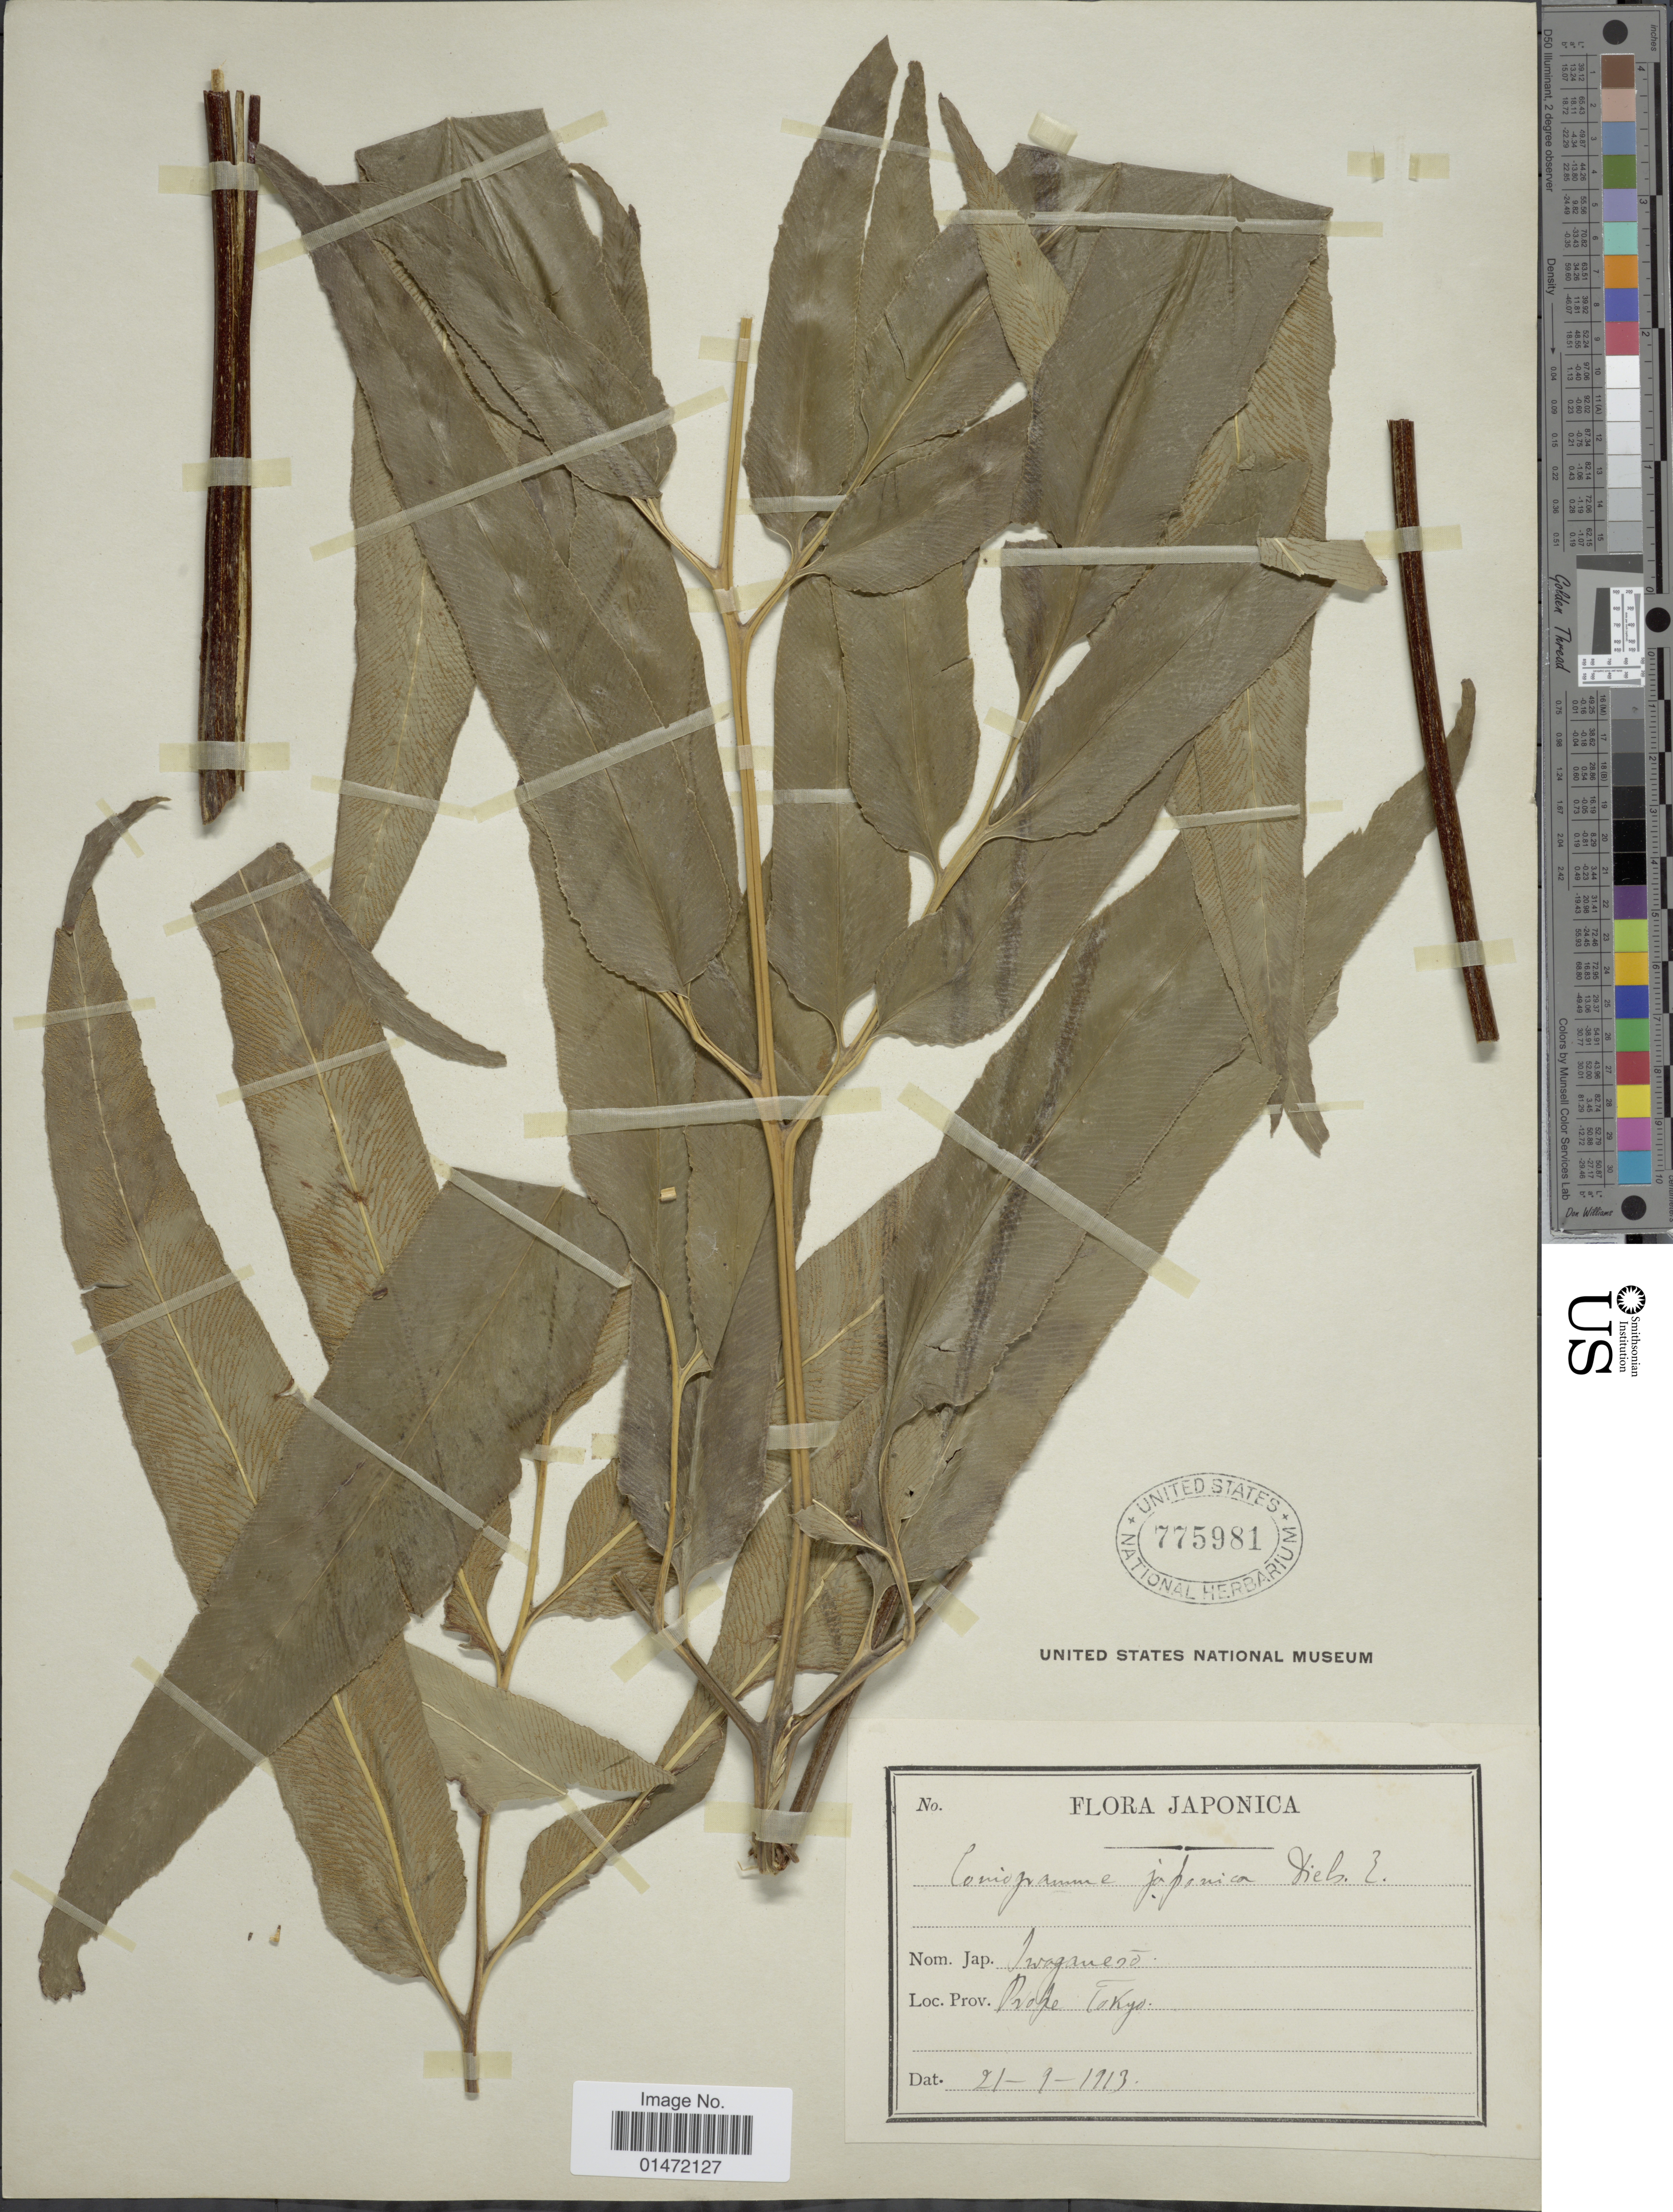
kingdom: Plantae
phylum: Tracheophyta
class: Polypodiopsida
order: Polypodiales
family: Pteridaceae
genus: Coniogramme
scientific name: Coniogramme japonica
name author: (Thunb. ex Murray) Diels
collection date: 1913-09-21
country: Japan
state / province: Tokyo, Federal City of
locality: Prope Tokyo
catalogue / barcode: US 775981